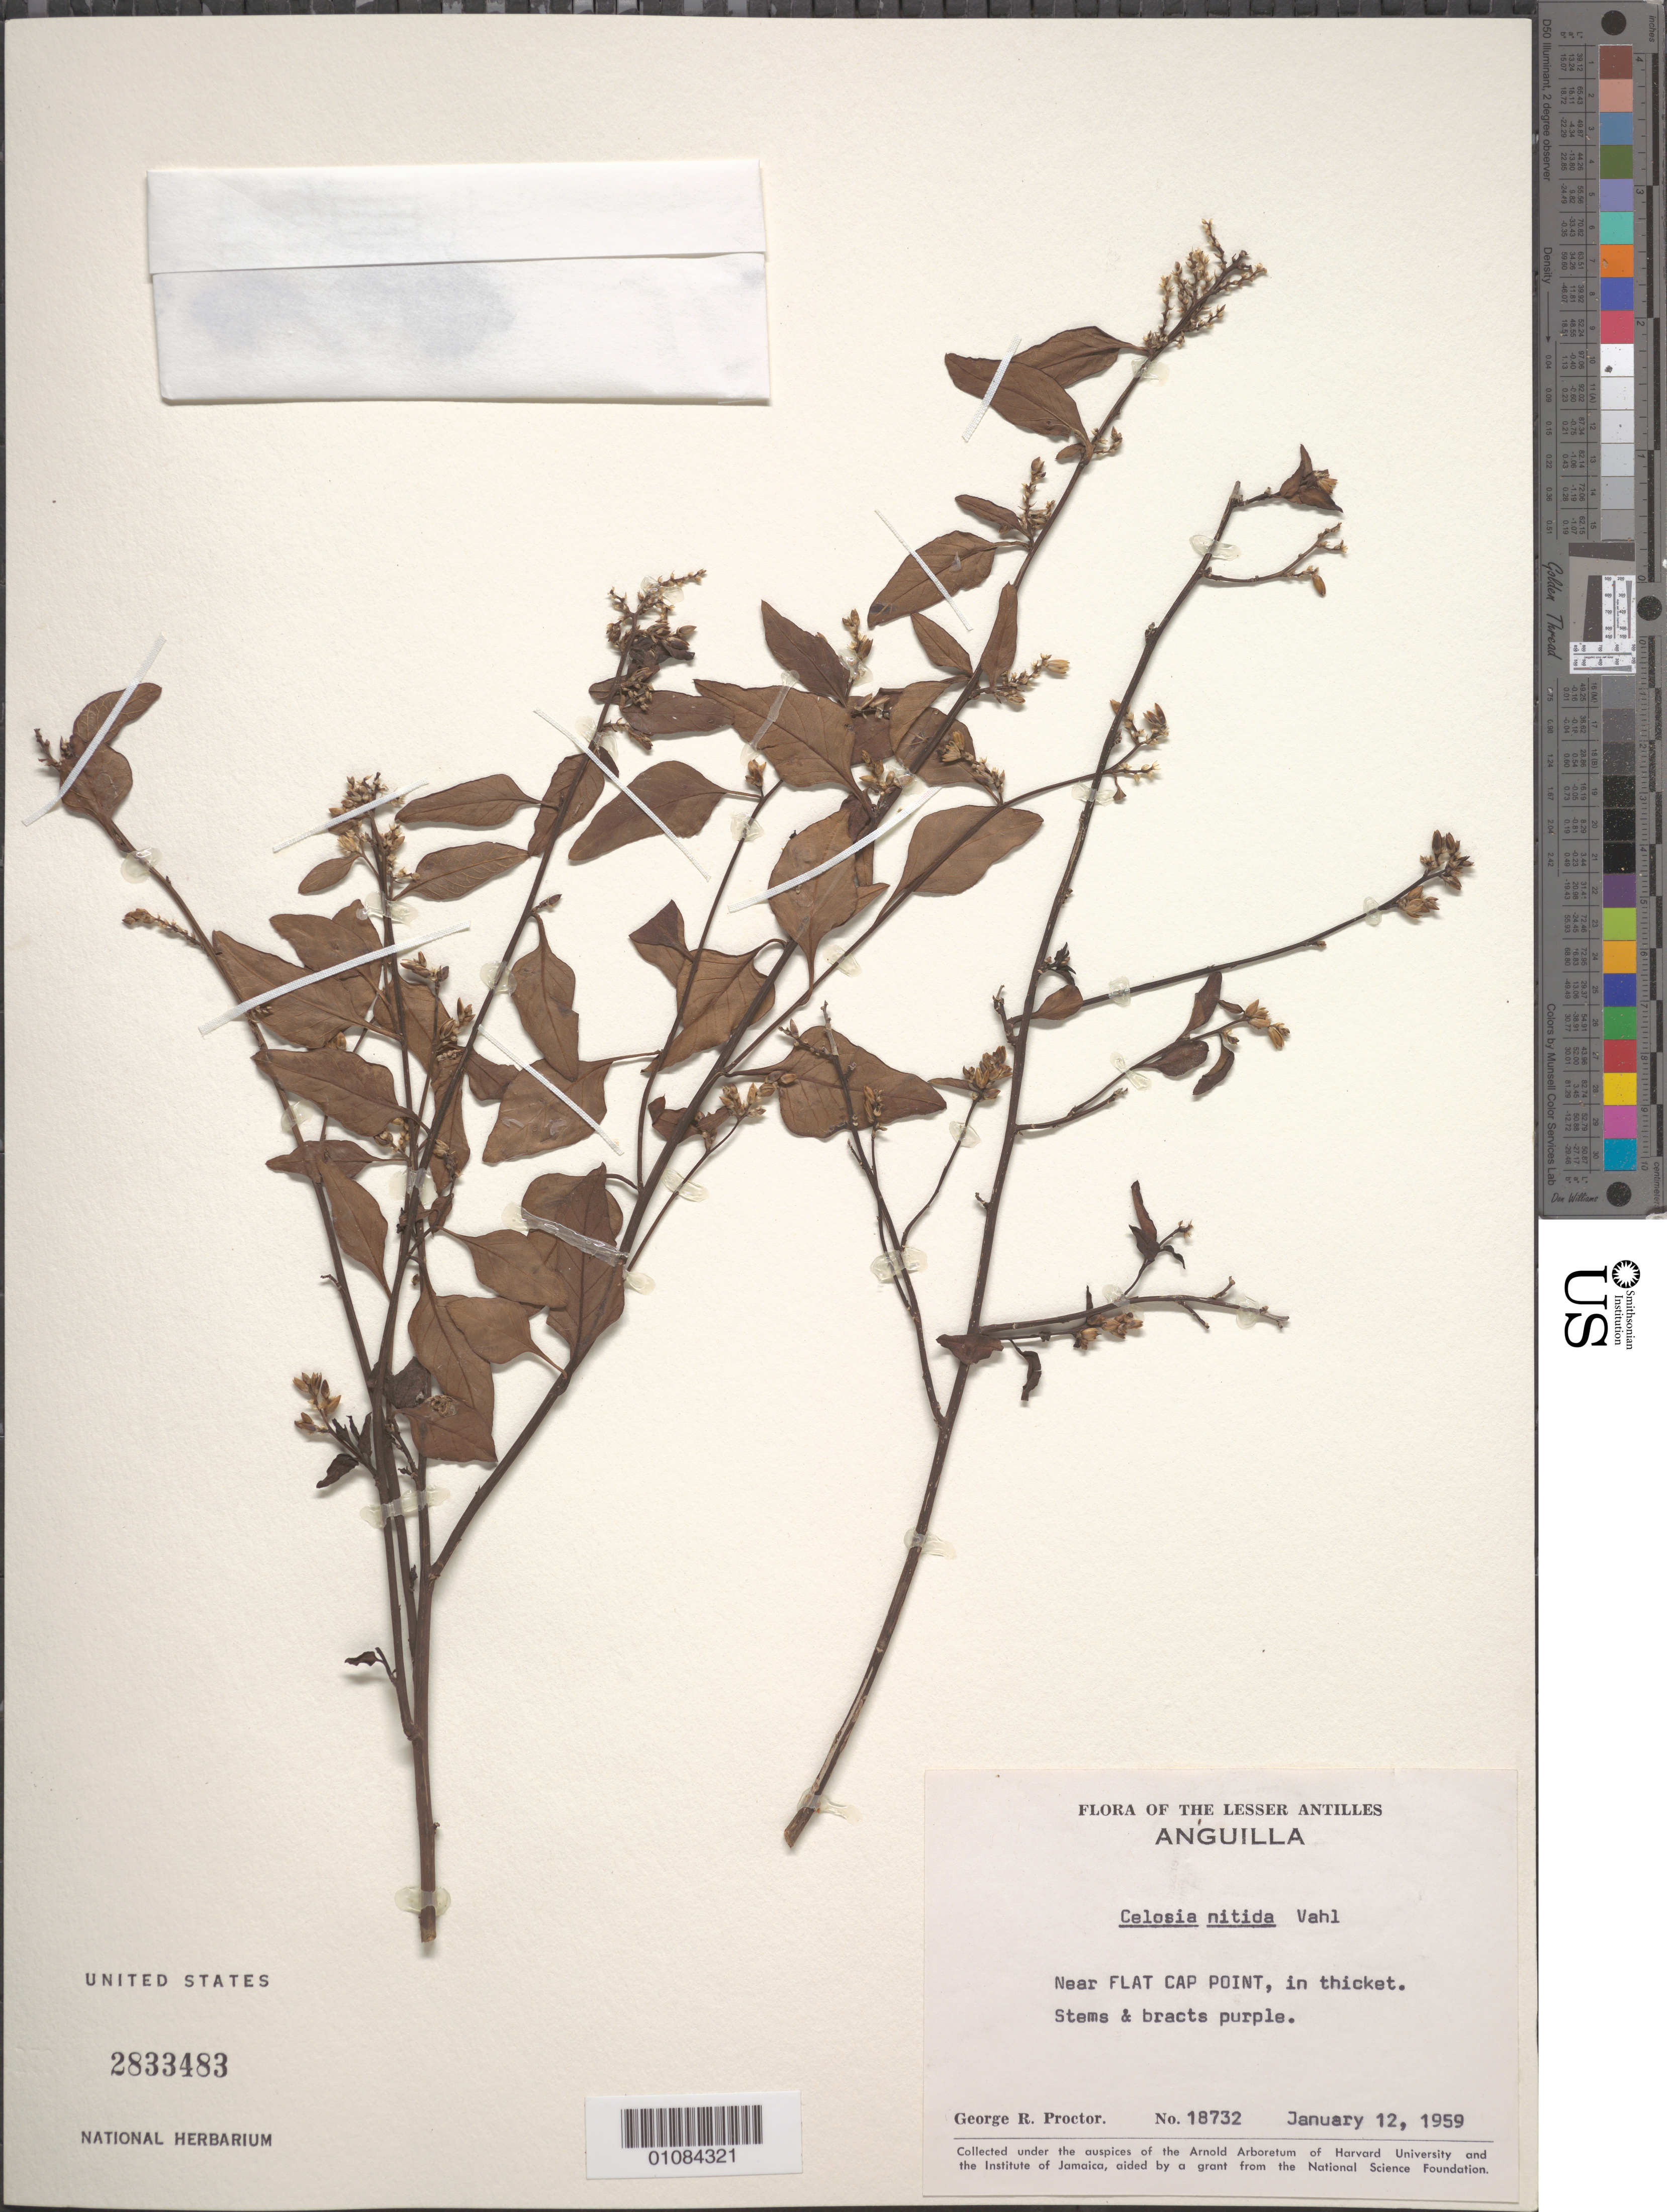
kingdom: Plantae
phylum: Tracheophyta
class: Magnoliopsida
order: Caryophyllales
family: Amaranthaceae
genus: Celosia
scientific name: Celosia nitida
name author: Vahl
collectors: G. R. Proctor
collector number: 18732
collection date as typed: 12 Jan 1959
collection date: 1959-01-12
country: Anguilla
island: Anguilla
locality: Near Flat Cap Point.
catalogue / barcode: US 2833483